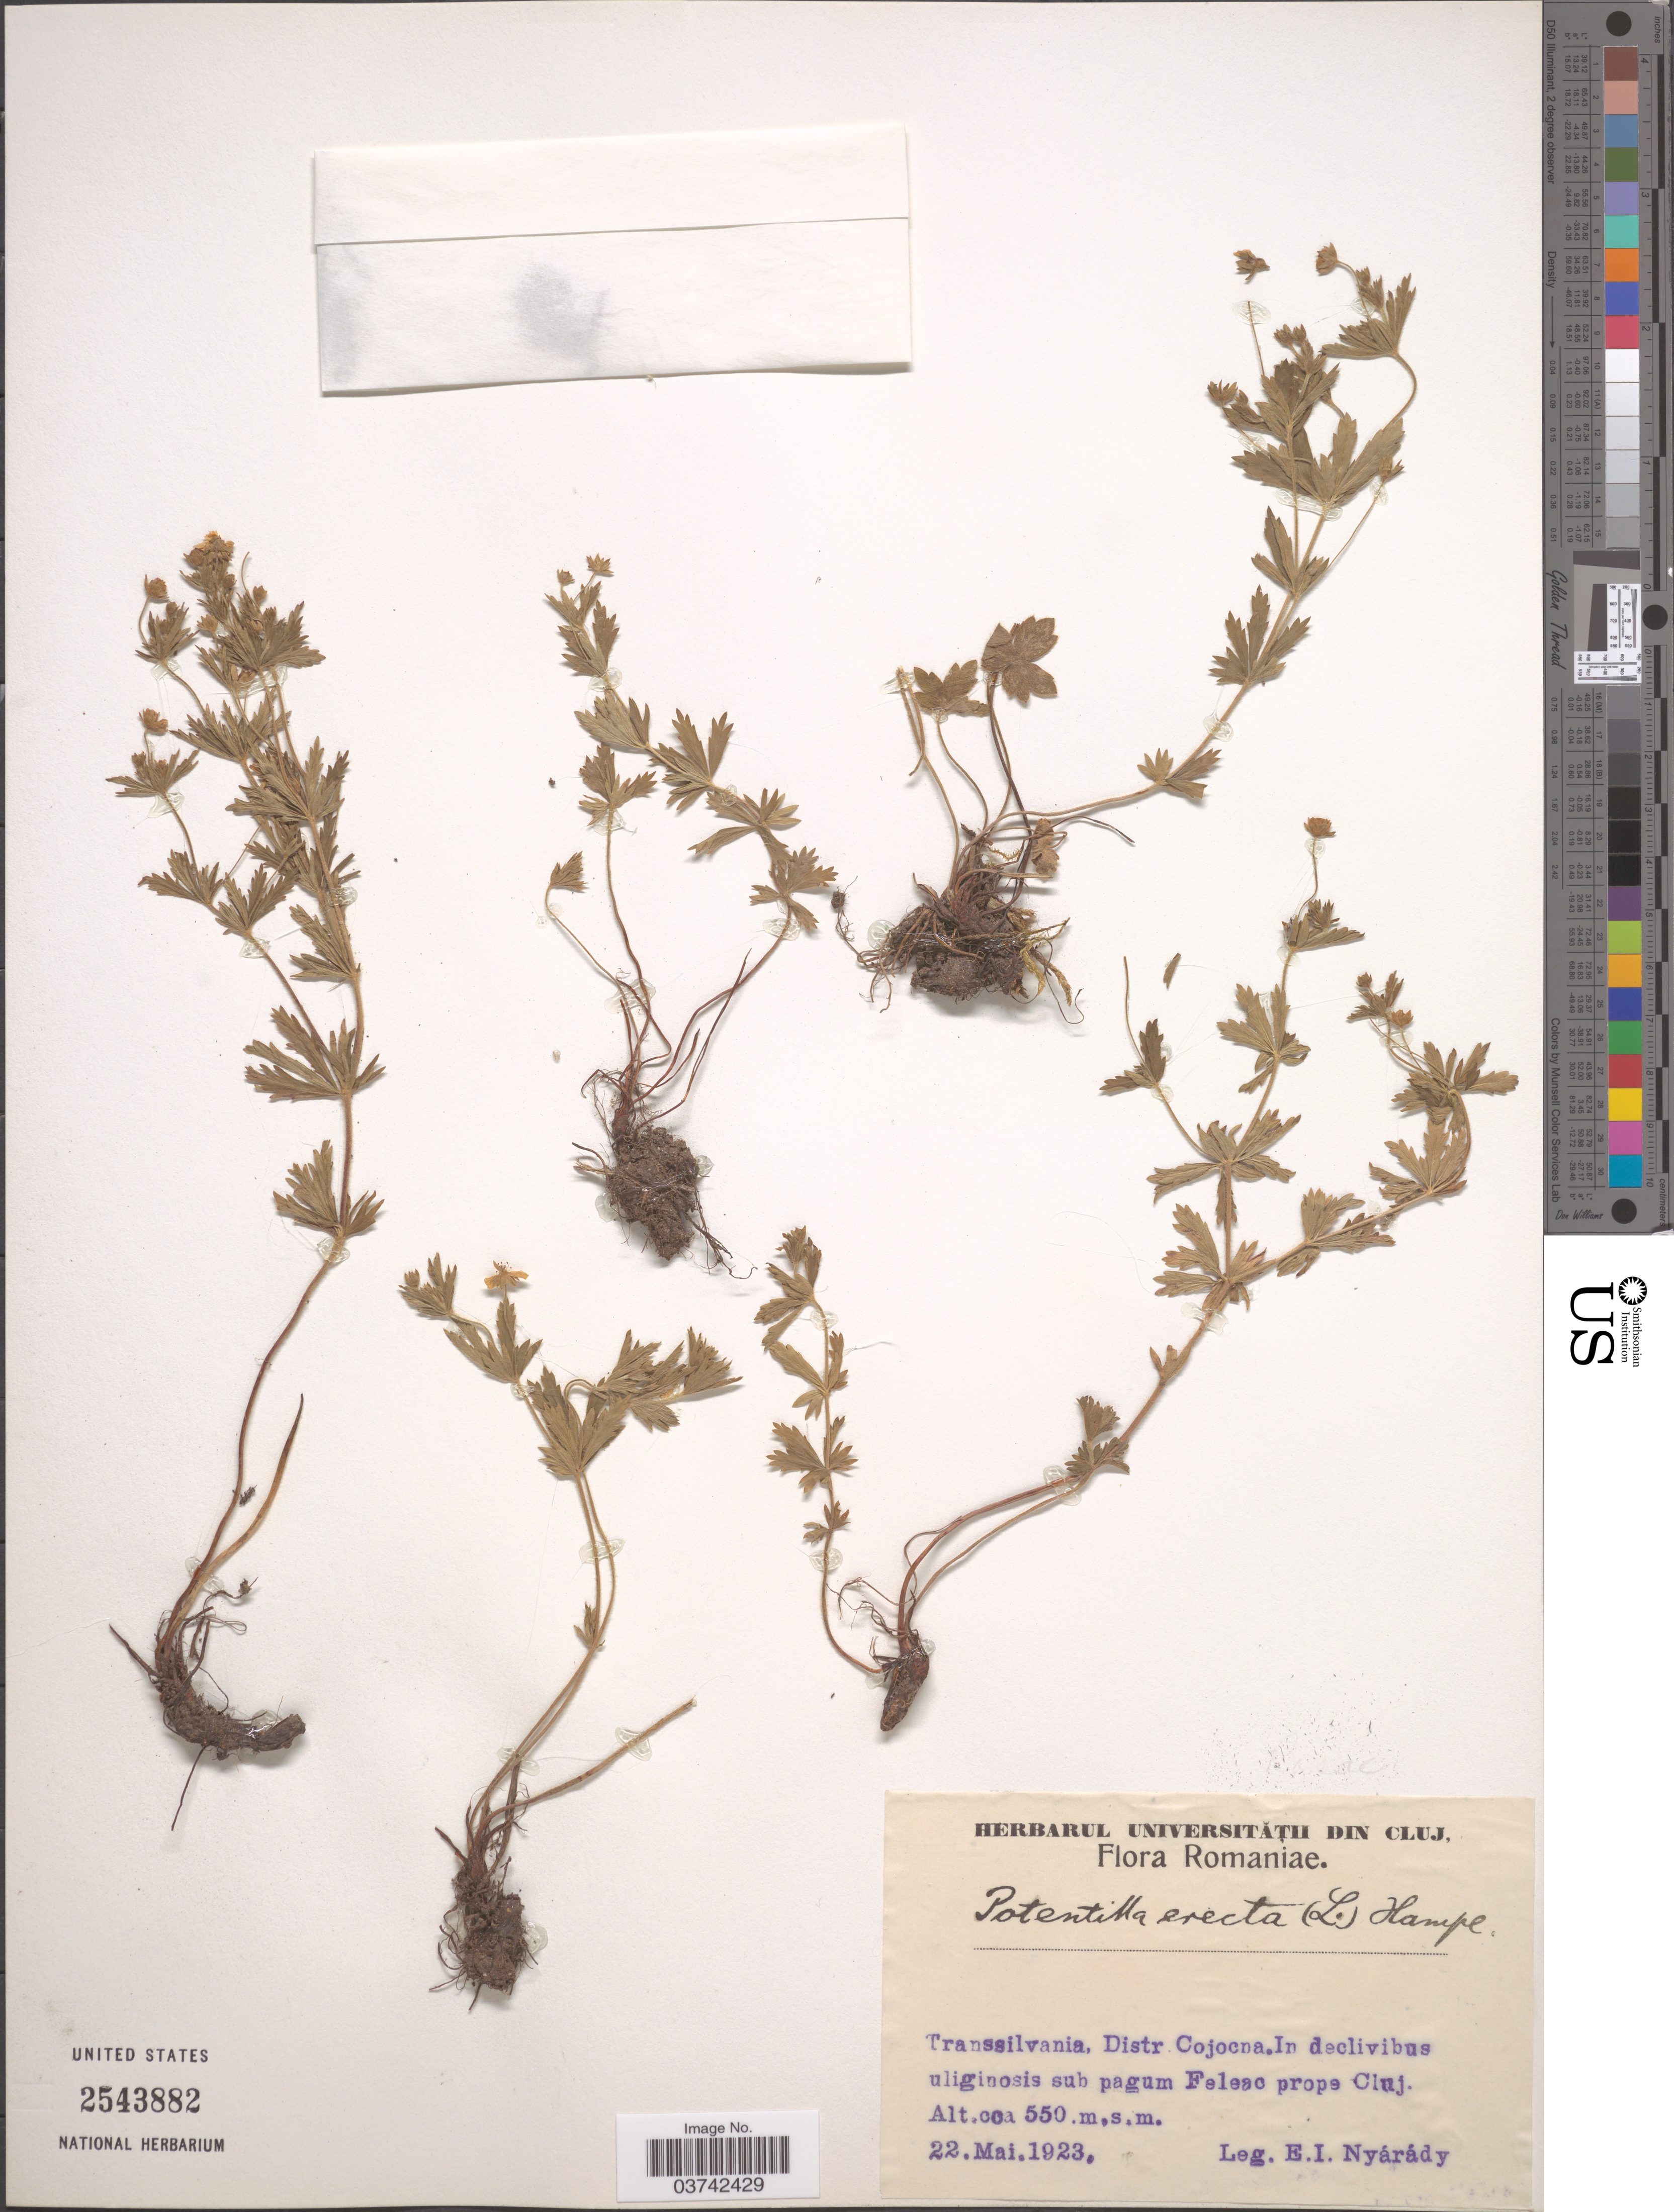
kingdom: Plantae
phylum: Tracheophyta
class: Magnoliopsida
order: Rosales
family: Rosaceae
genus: Potentilla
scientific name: Potentilla erecta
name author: (L.) Raeusch.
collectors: E. Nyárády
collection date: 1923-05-22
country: Romania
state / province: Cluj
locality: Transsilvania. Distr. Cojocna. In declivibus uliginosis sub pagum Feleac prope Cluj.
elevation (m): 550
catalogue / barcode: US 2543882